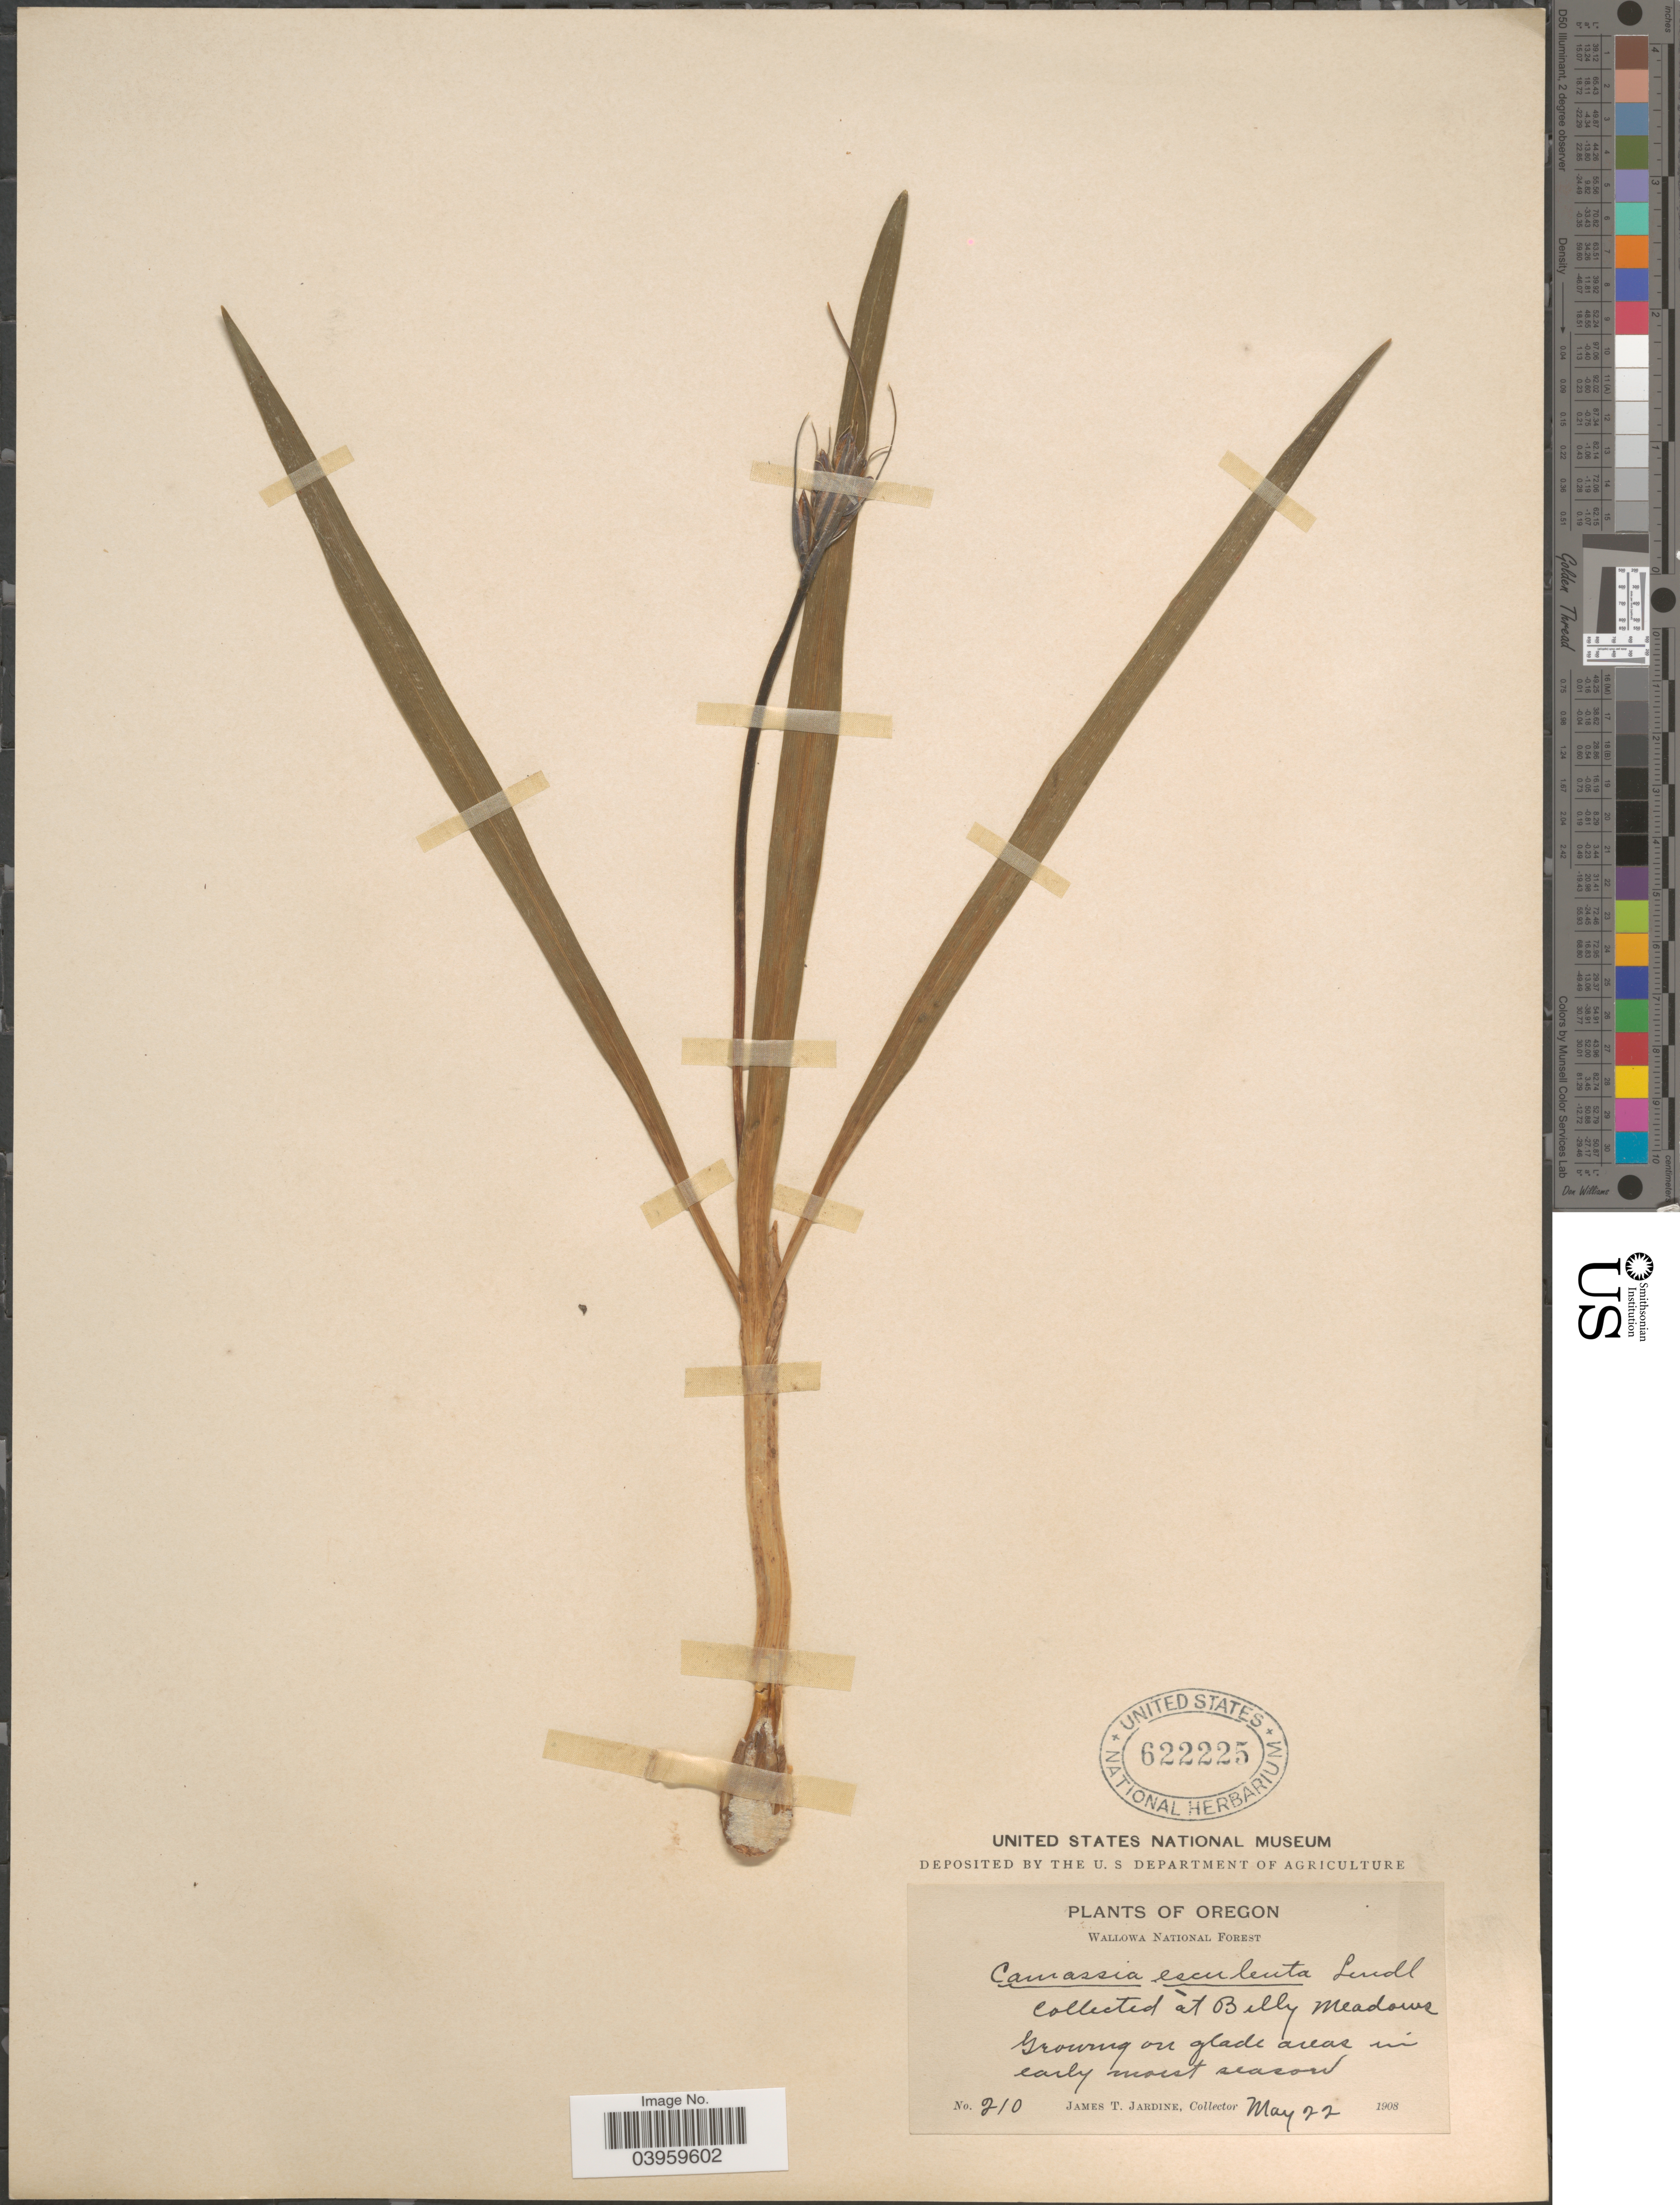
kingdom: Plantae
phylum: Tracheophyta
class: Liliopsida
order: Asparagales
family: Asparagaceae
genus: Camassia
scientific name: Camassia quamash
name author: (Pursh) Greene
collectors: J. T. Jardine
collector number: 210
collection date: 1908-05-22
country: United States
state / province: Oregon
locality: Wallowa National Forest. At Billy Meadows. Growing on glade areas in early moist season.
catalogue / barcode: US 622225